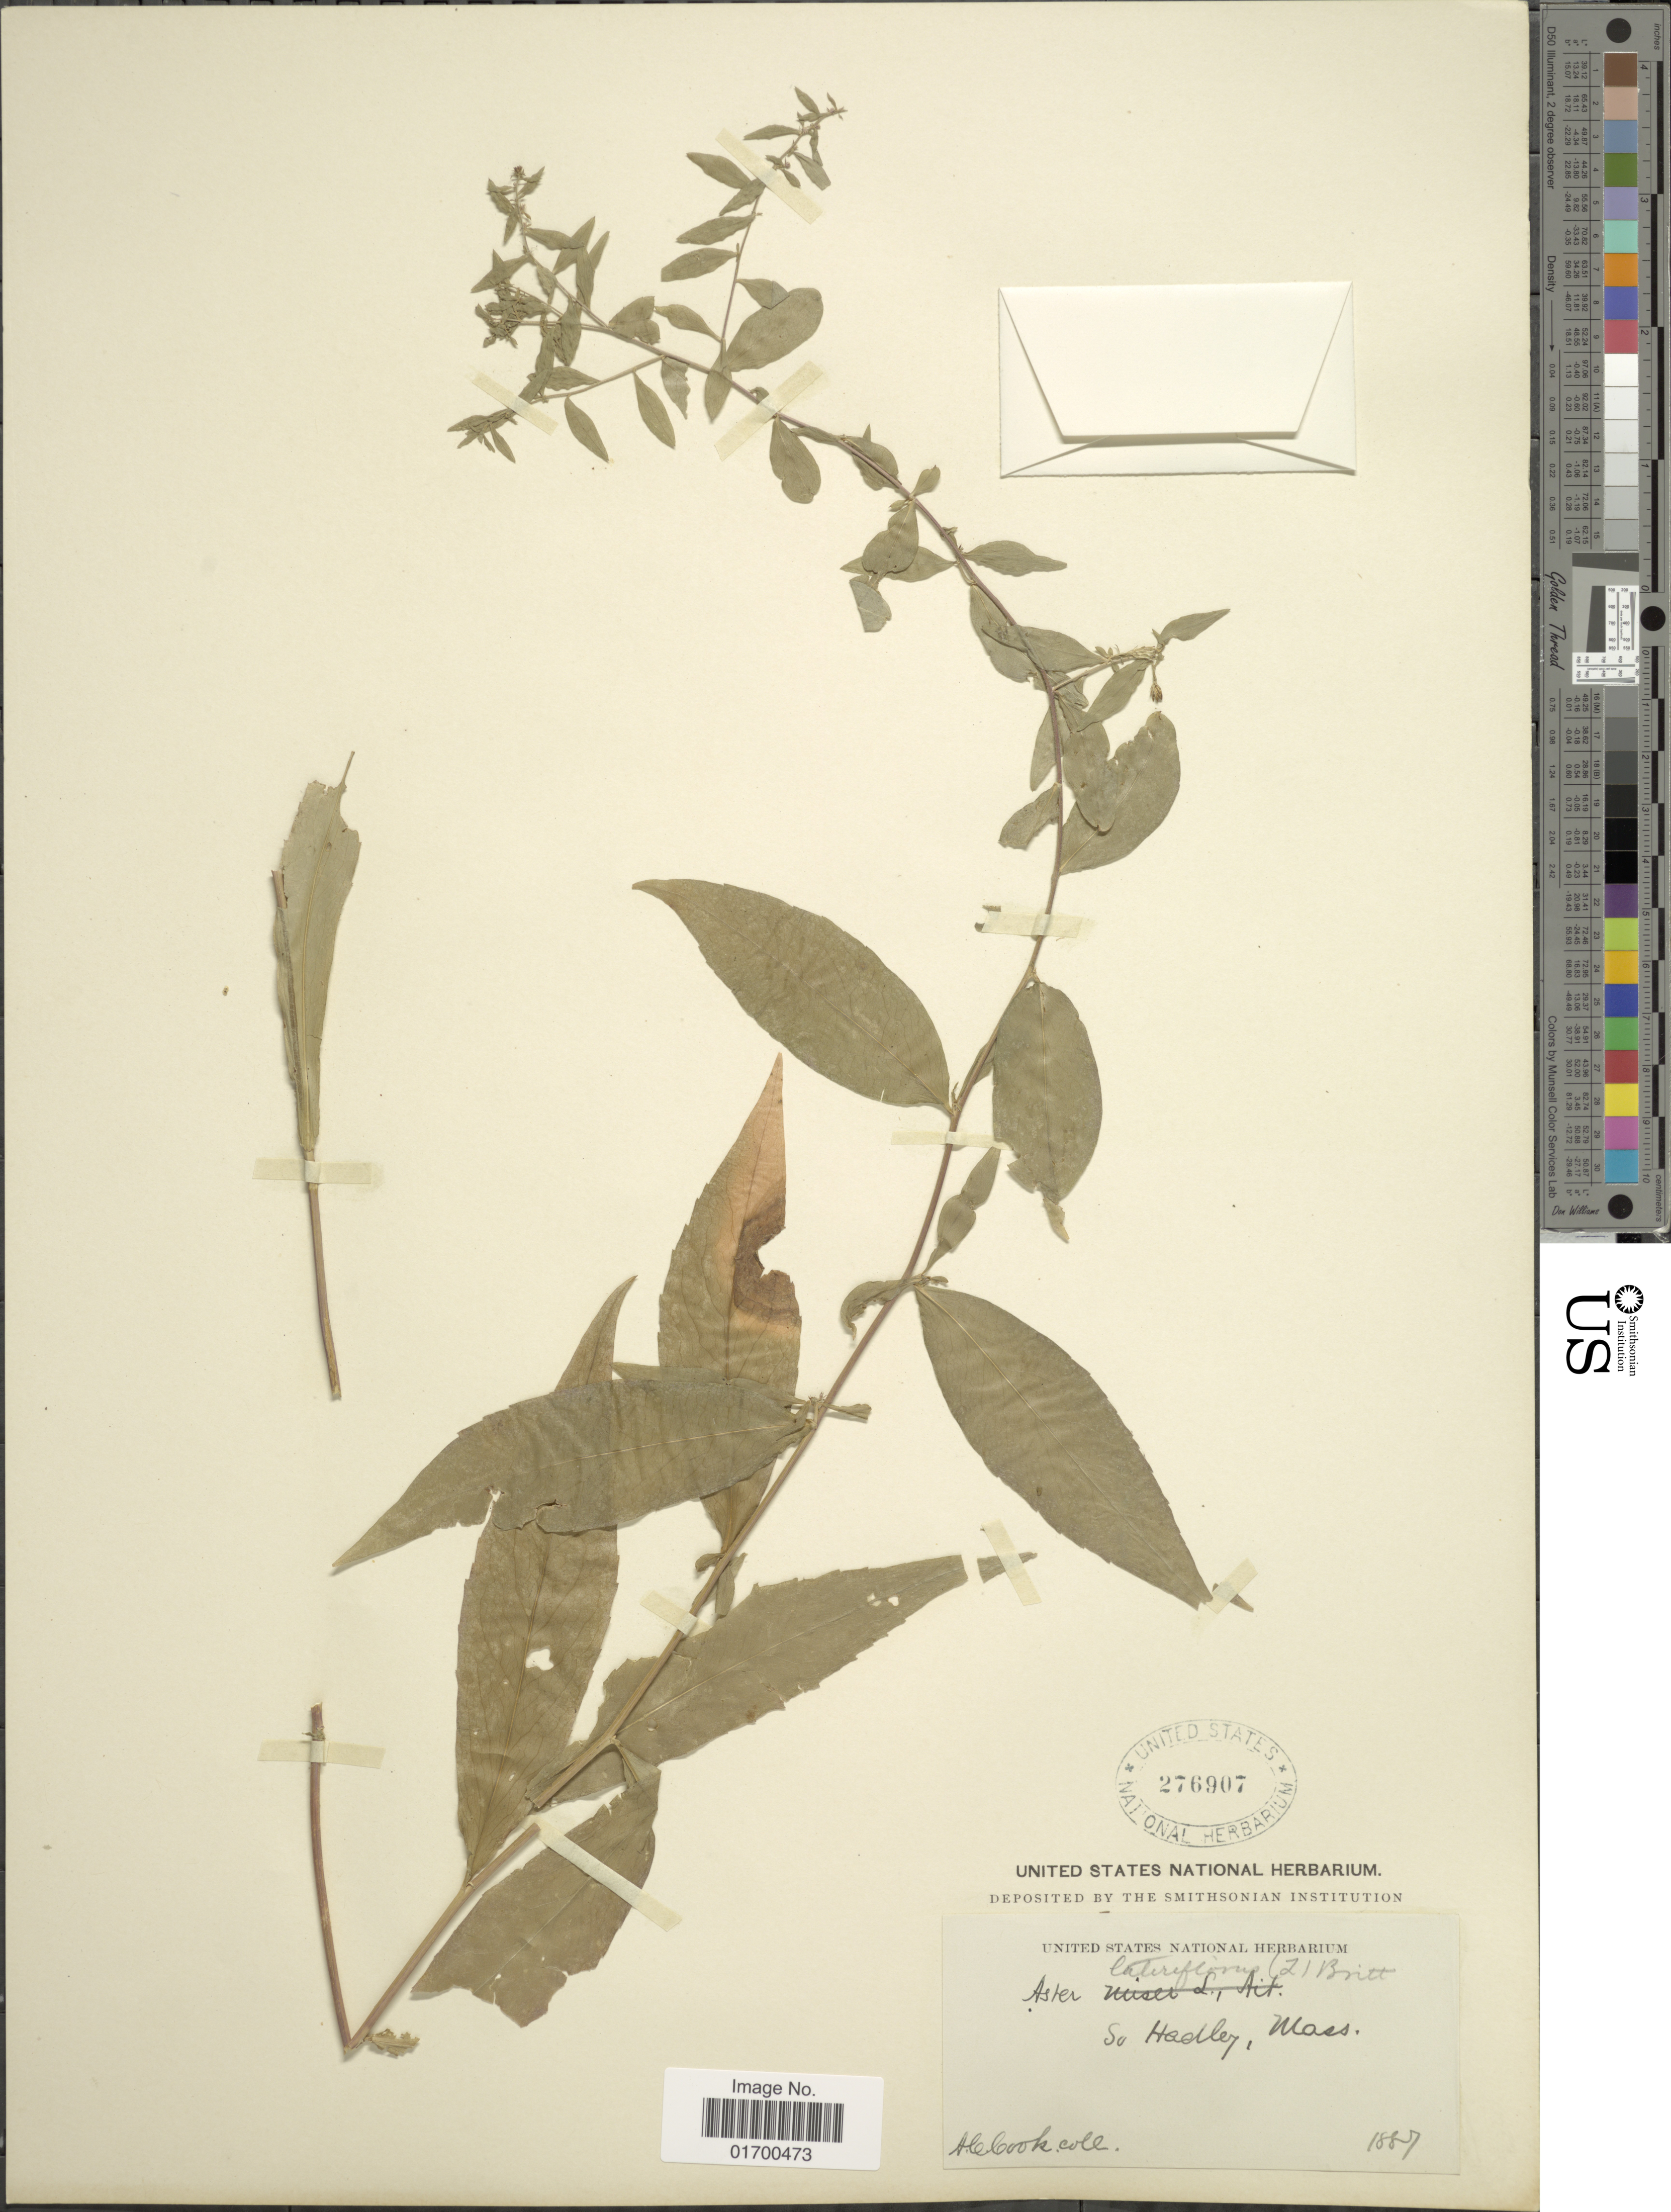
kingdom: Plantae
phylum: Tracheophyta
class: Magnoliopsida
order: Asterales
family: Asteraceae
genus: Symphyotrichum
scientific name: Symphyotrichum lateriflorum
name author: (L.) Á. Löve & D. Löve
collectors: Alice C. Cook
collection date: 1887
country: United States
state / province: Massachusetts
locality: So. Hadley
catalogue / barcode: US 276907